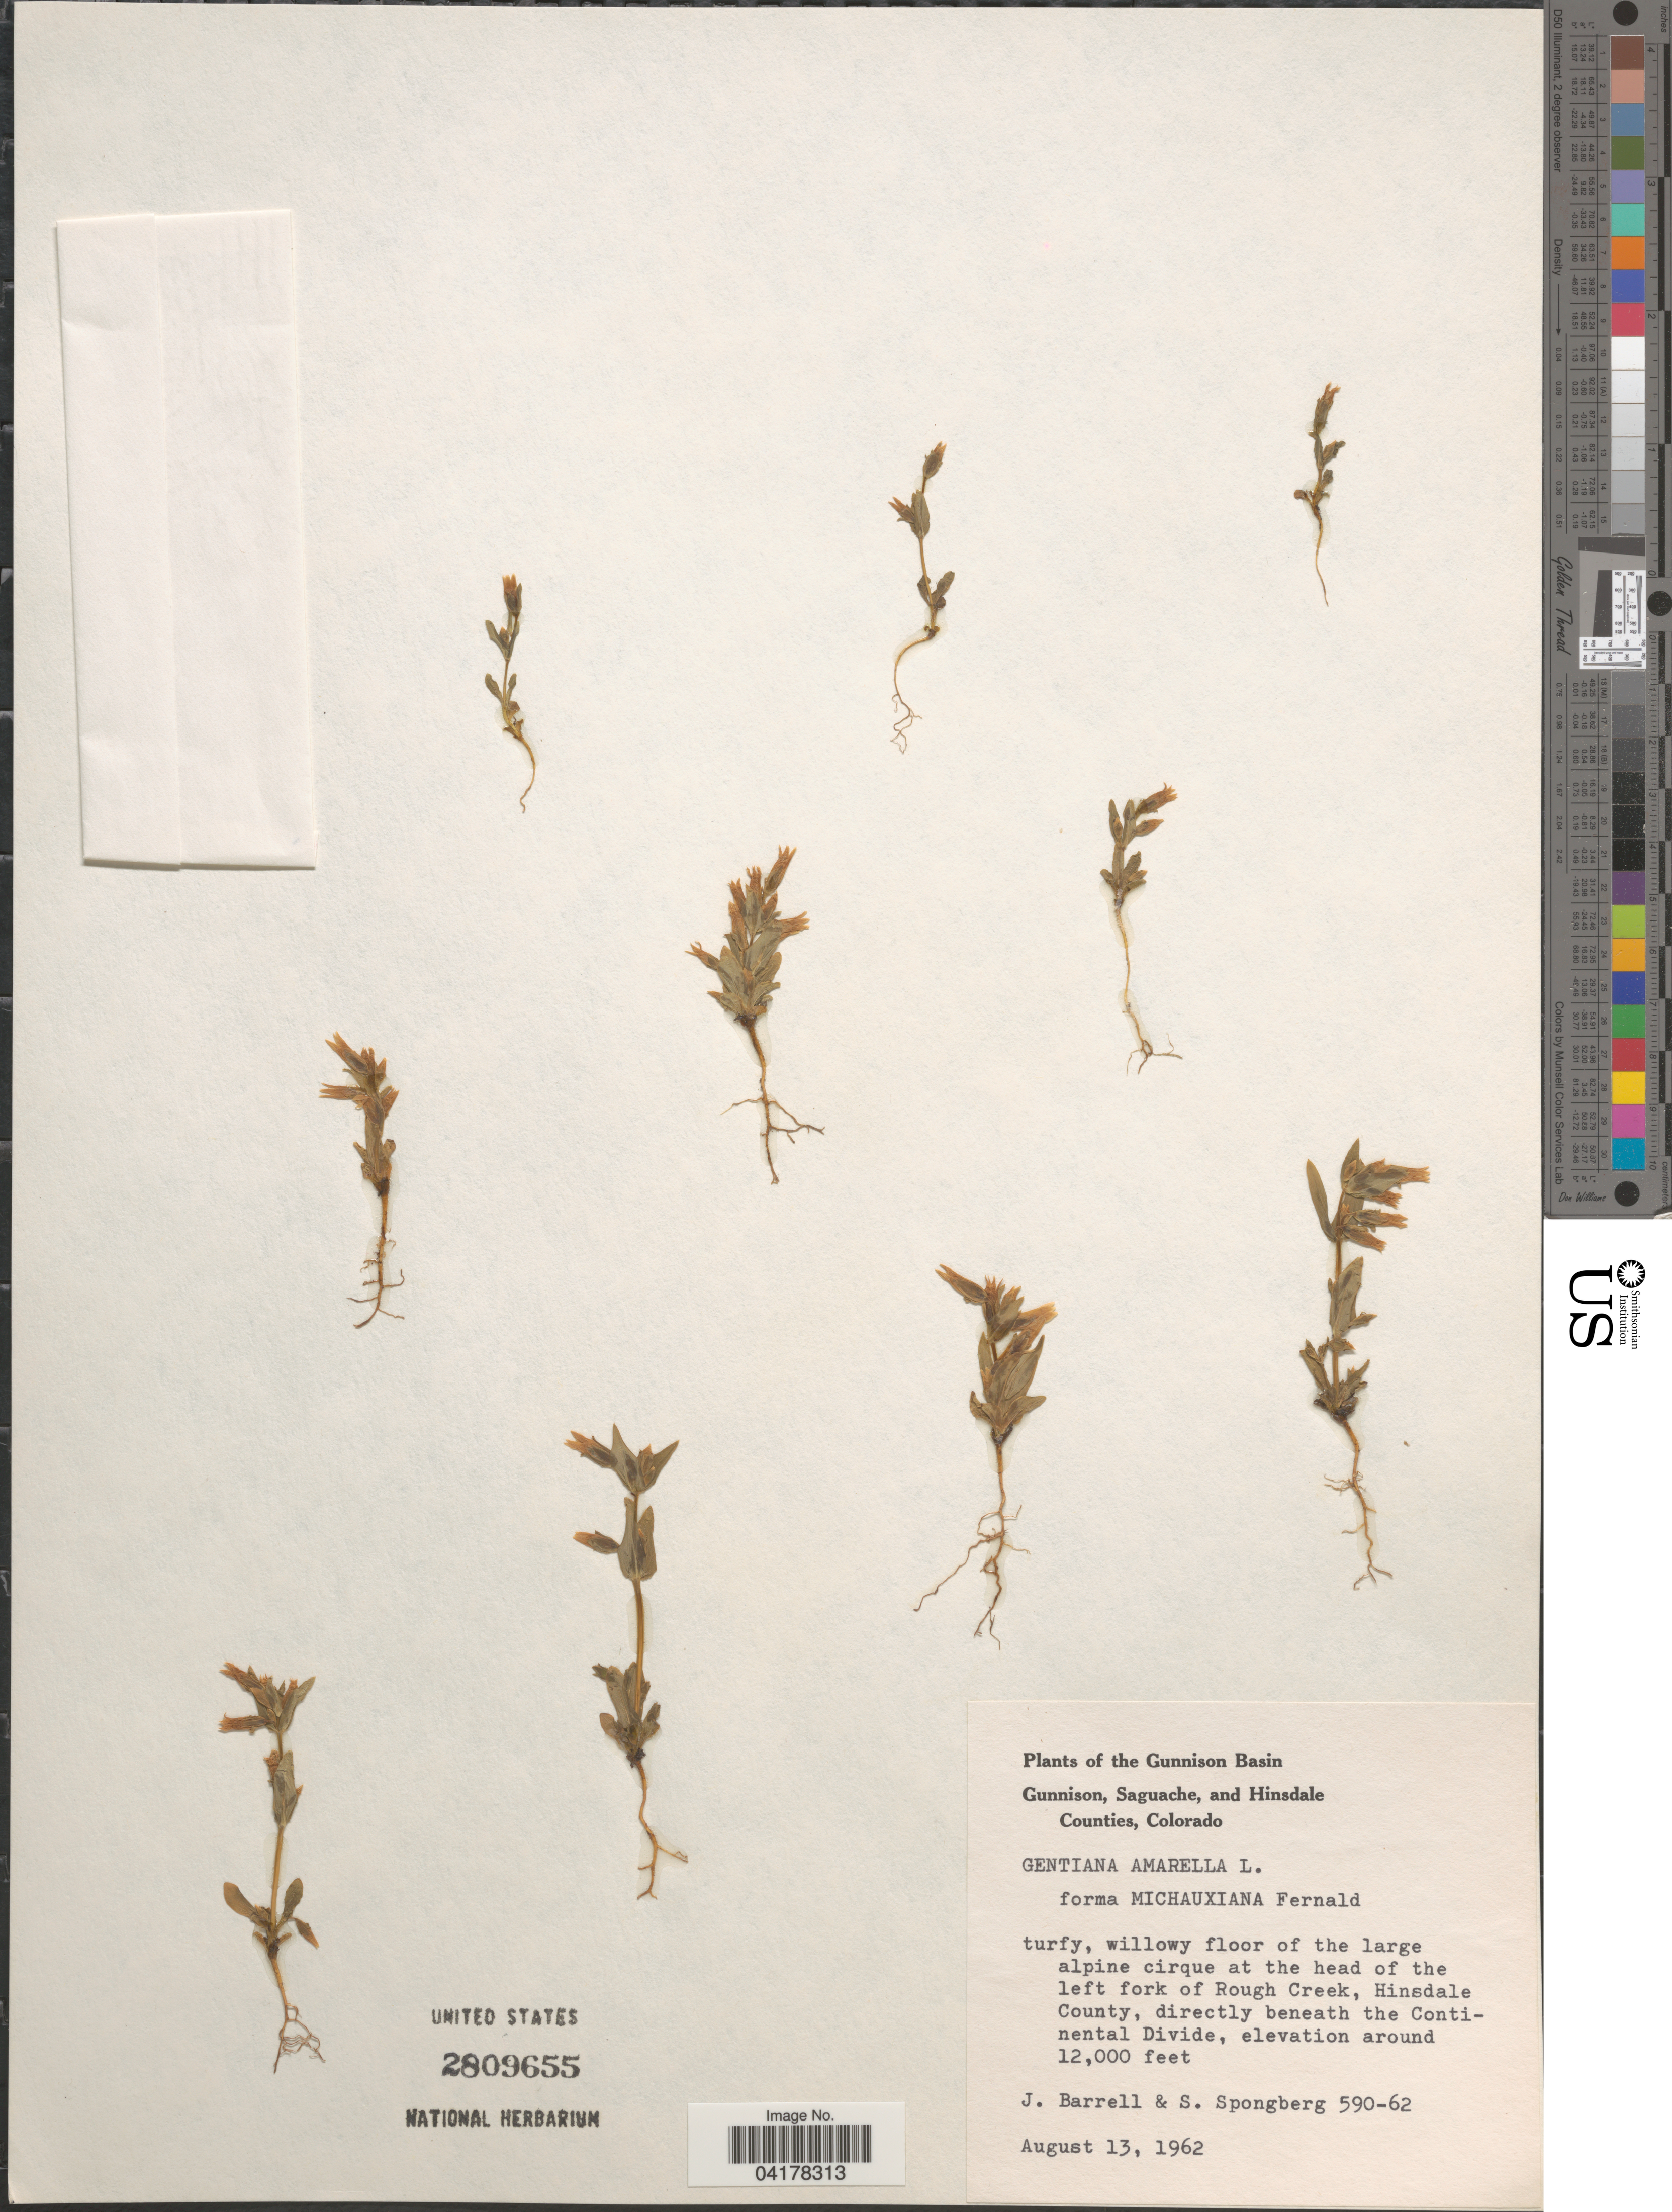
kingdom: Plantae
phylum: Tracheophyta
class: Magnoliopsida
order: Gentianales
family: Gentianaceae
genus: Gentiana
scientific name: Gentiana amarella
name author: L.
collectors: J. Barrell & S. A.Spongberg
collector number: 590-62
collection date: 1962-08-13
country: United States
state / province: Colorado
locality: The Gunnison Basin. Turfy, willowy floor of the large alpine cirque at the head of the left fork of Rough Creek, Hinsdale County, directly beneath the Continental Divide.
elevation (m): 3658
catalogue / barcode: US 2809655